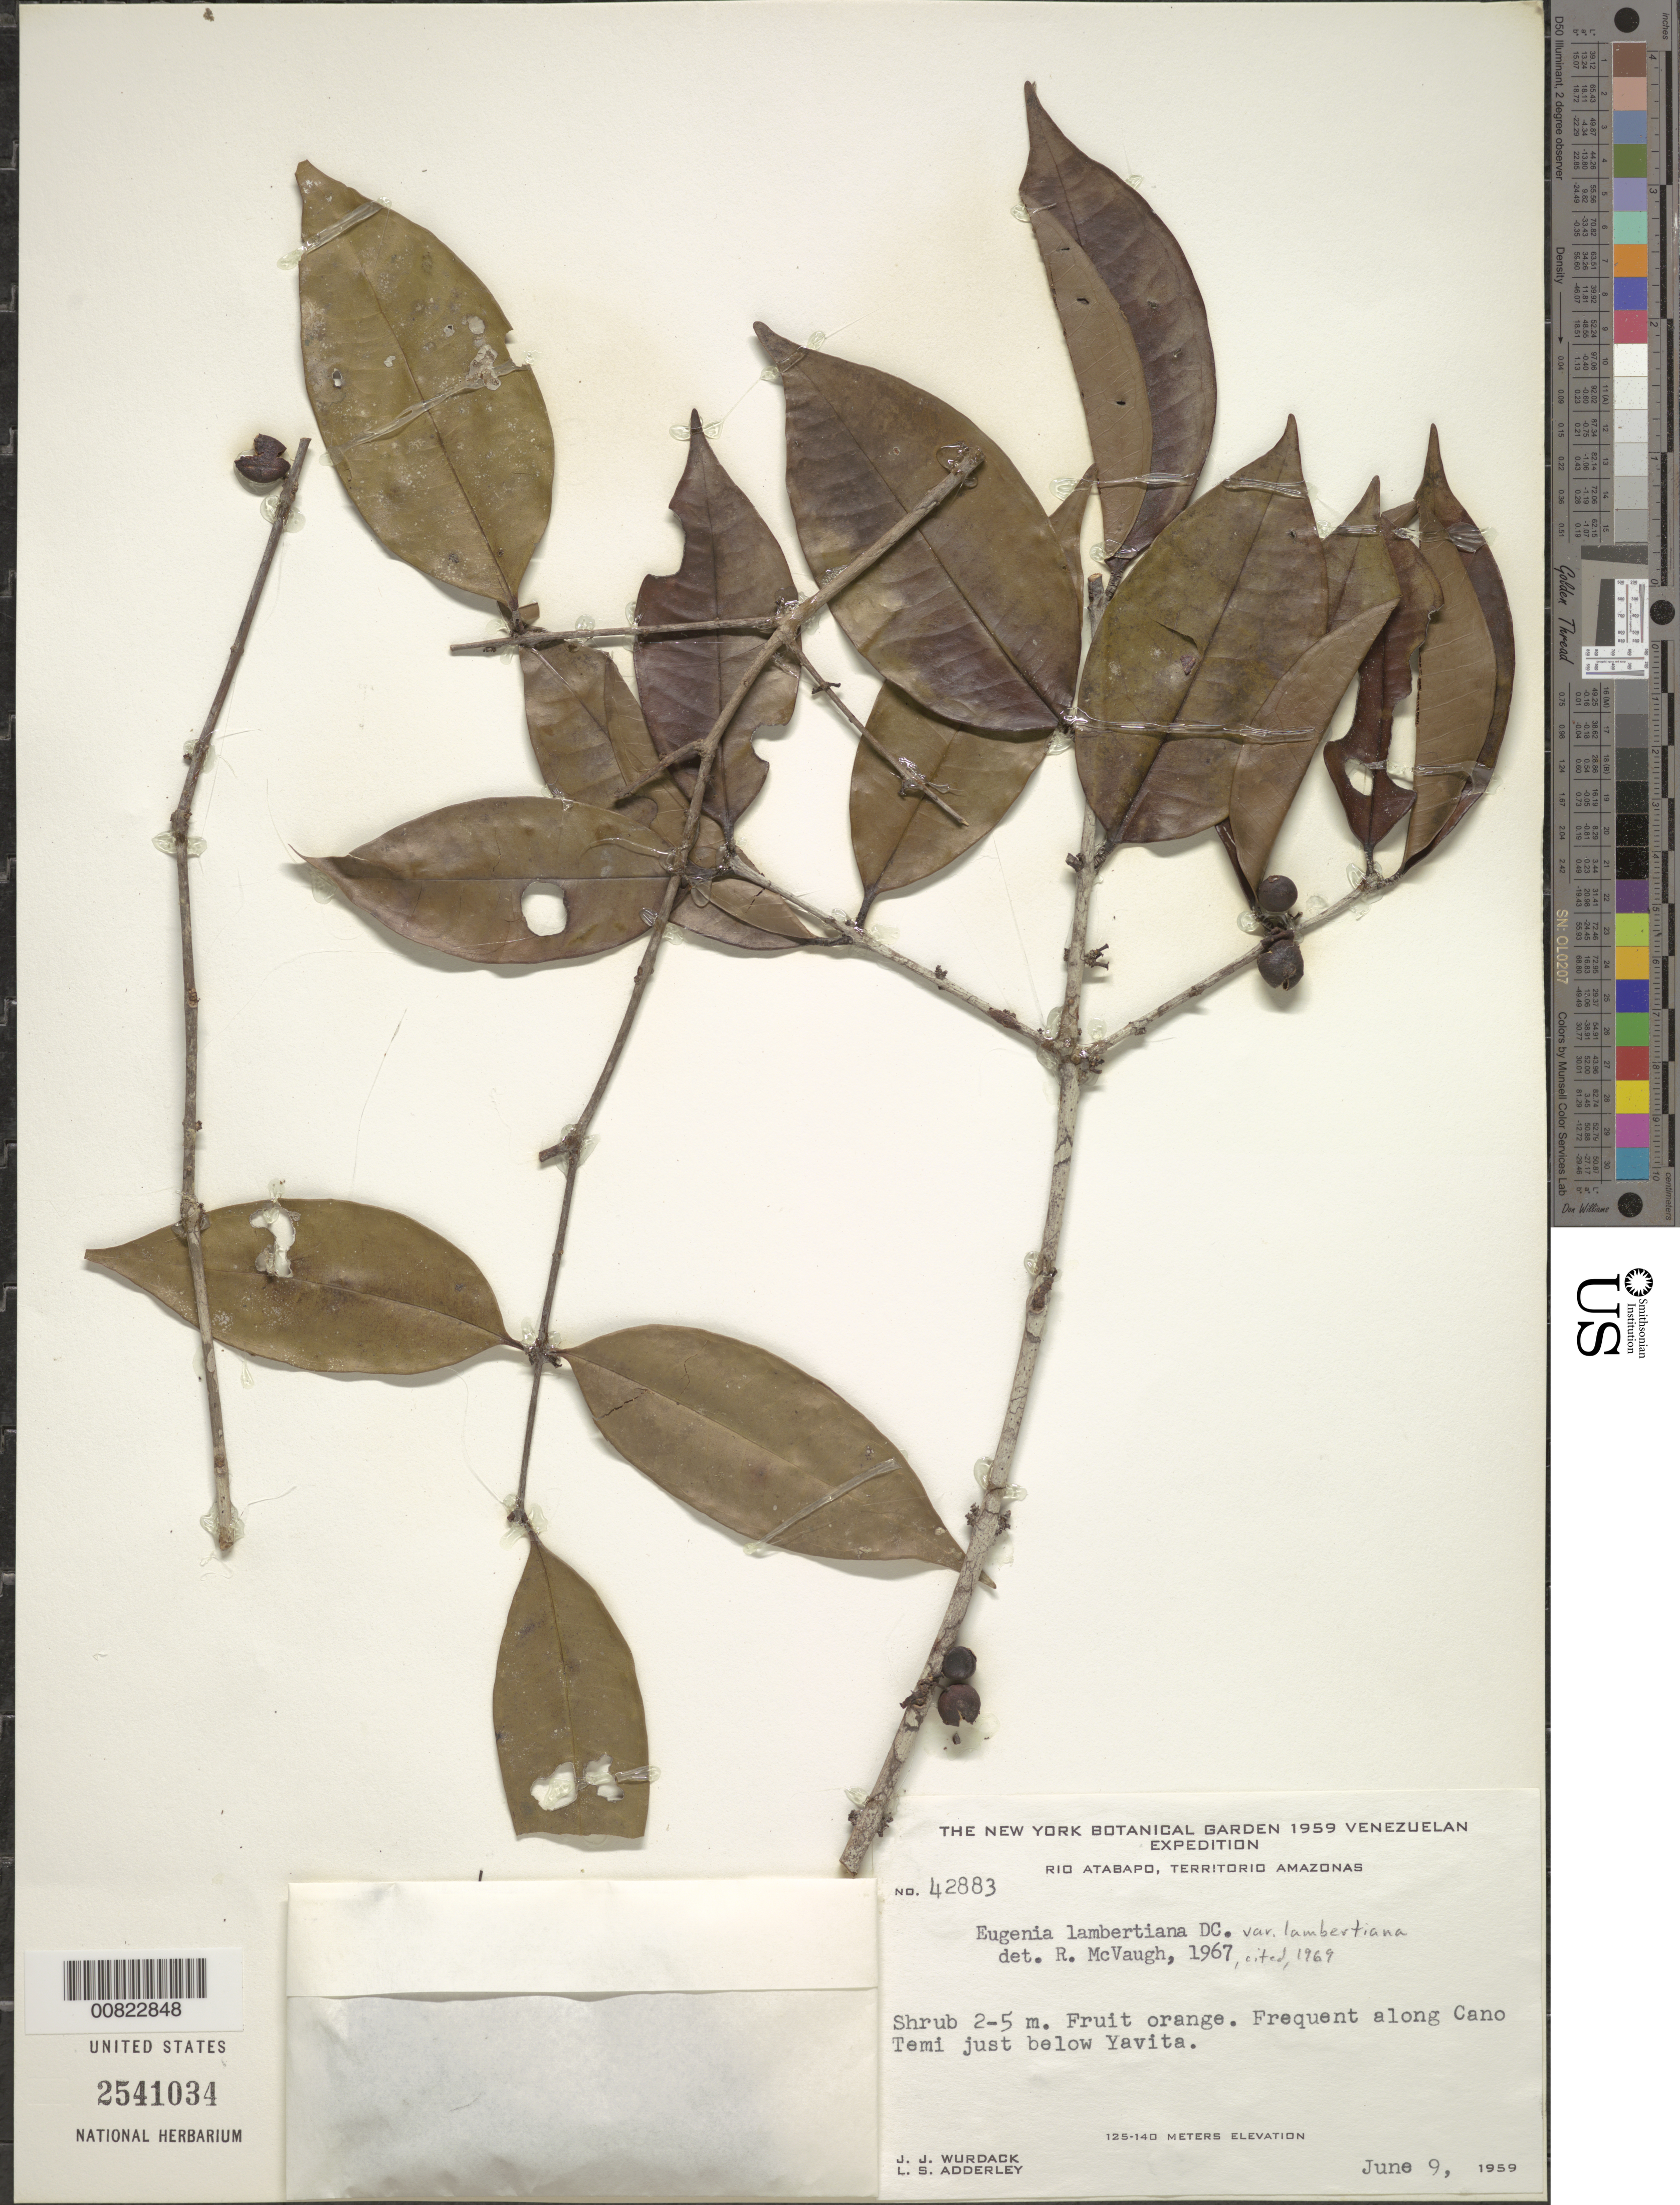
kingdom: Plantae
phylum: Tracheophyta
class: Magnoliopsida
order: Myrtales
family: Myrtaceae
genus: Eugenia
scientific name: Eugenia lambertiana var. lambertiana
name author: DC.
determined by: McVaugh, R.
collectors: J. J. Wurdack & L. S. Adderley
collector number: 42883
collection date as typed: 9-Jun-59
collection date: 1959-06-09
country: Venezuela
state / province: Amazonas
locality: Caño Temi, just below Yavita, Río Atabapo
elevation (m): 125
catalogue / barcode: US 2541034